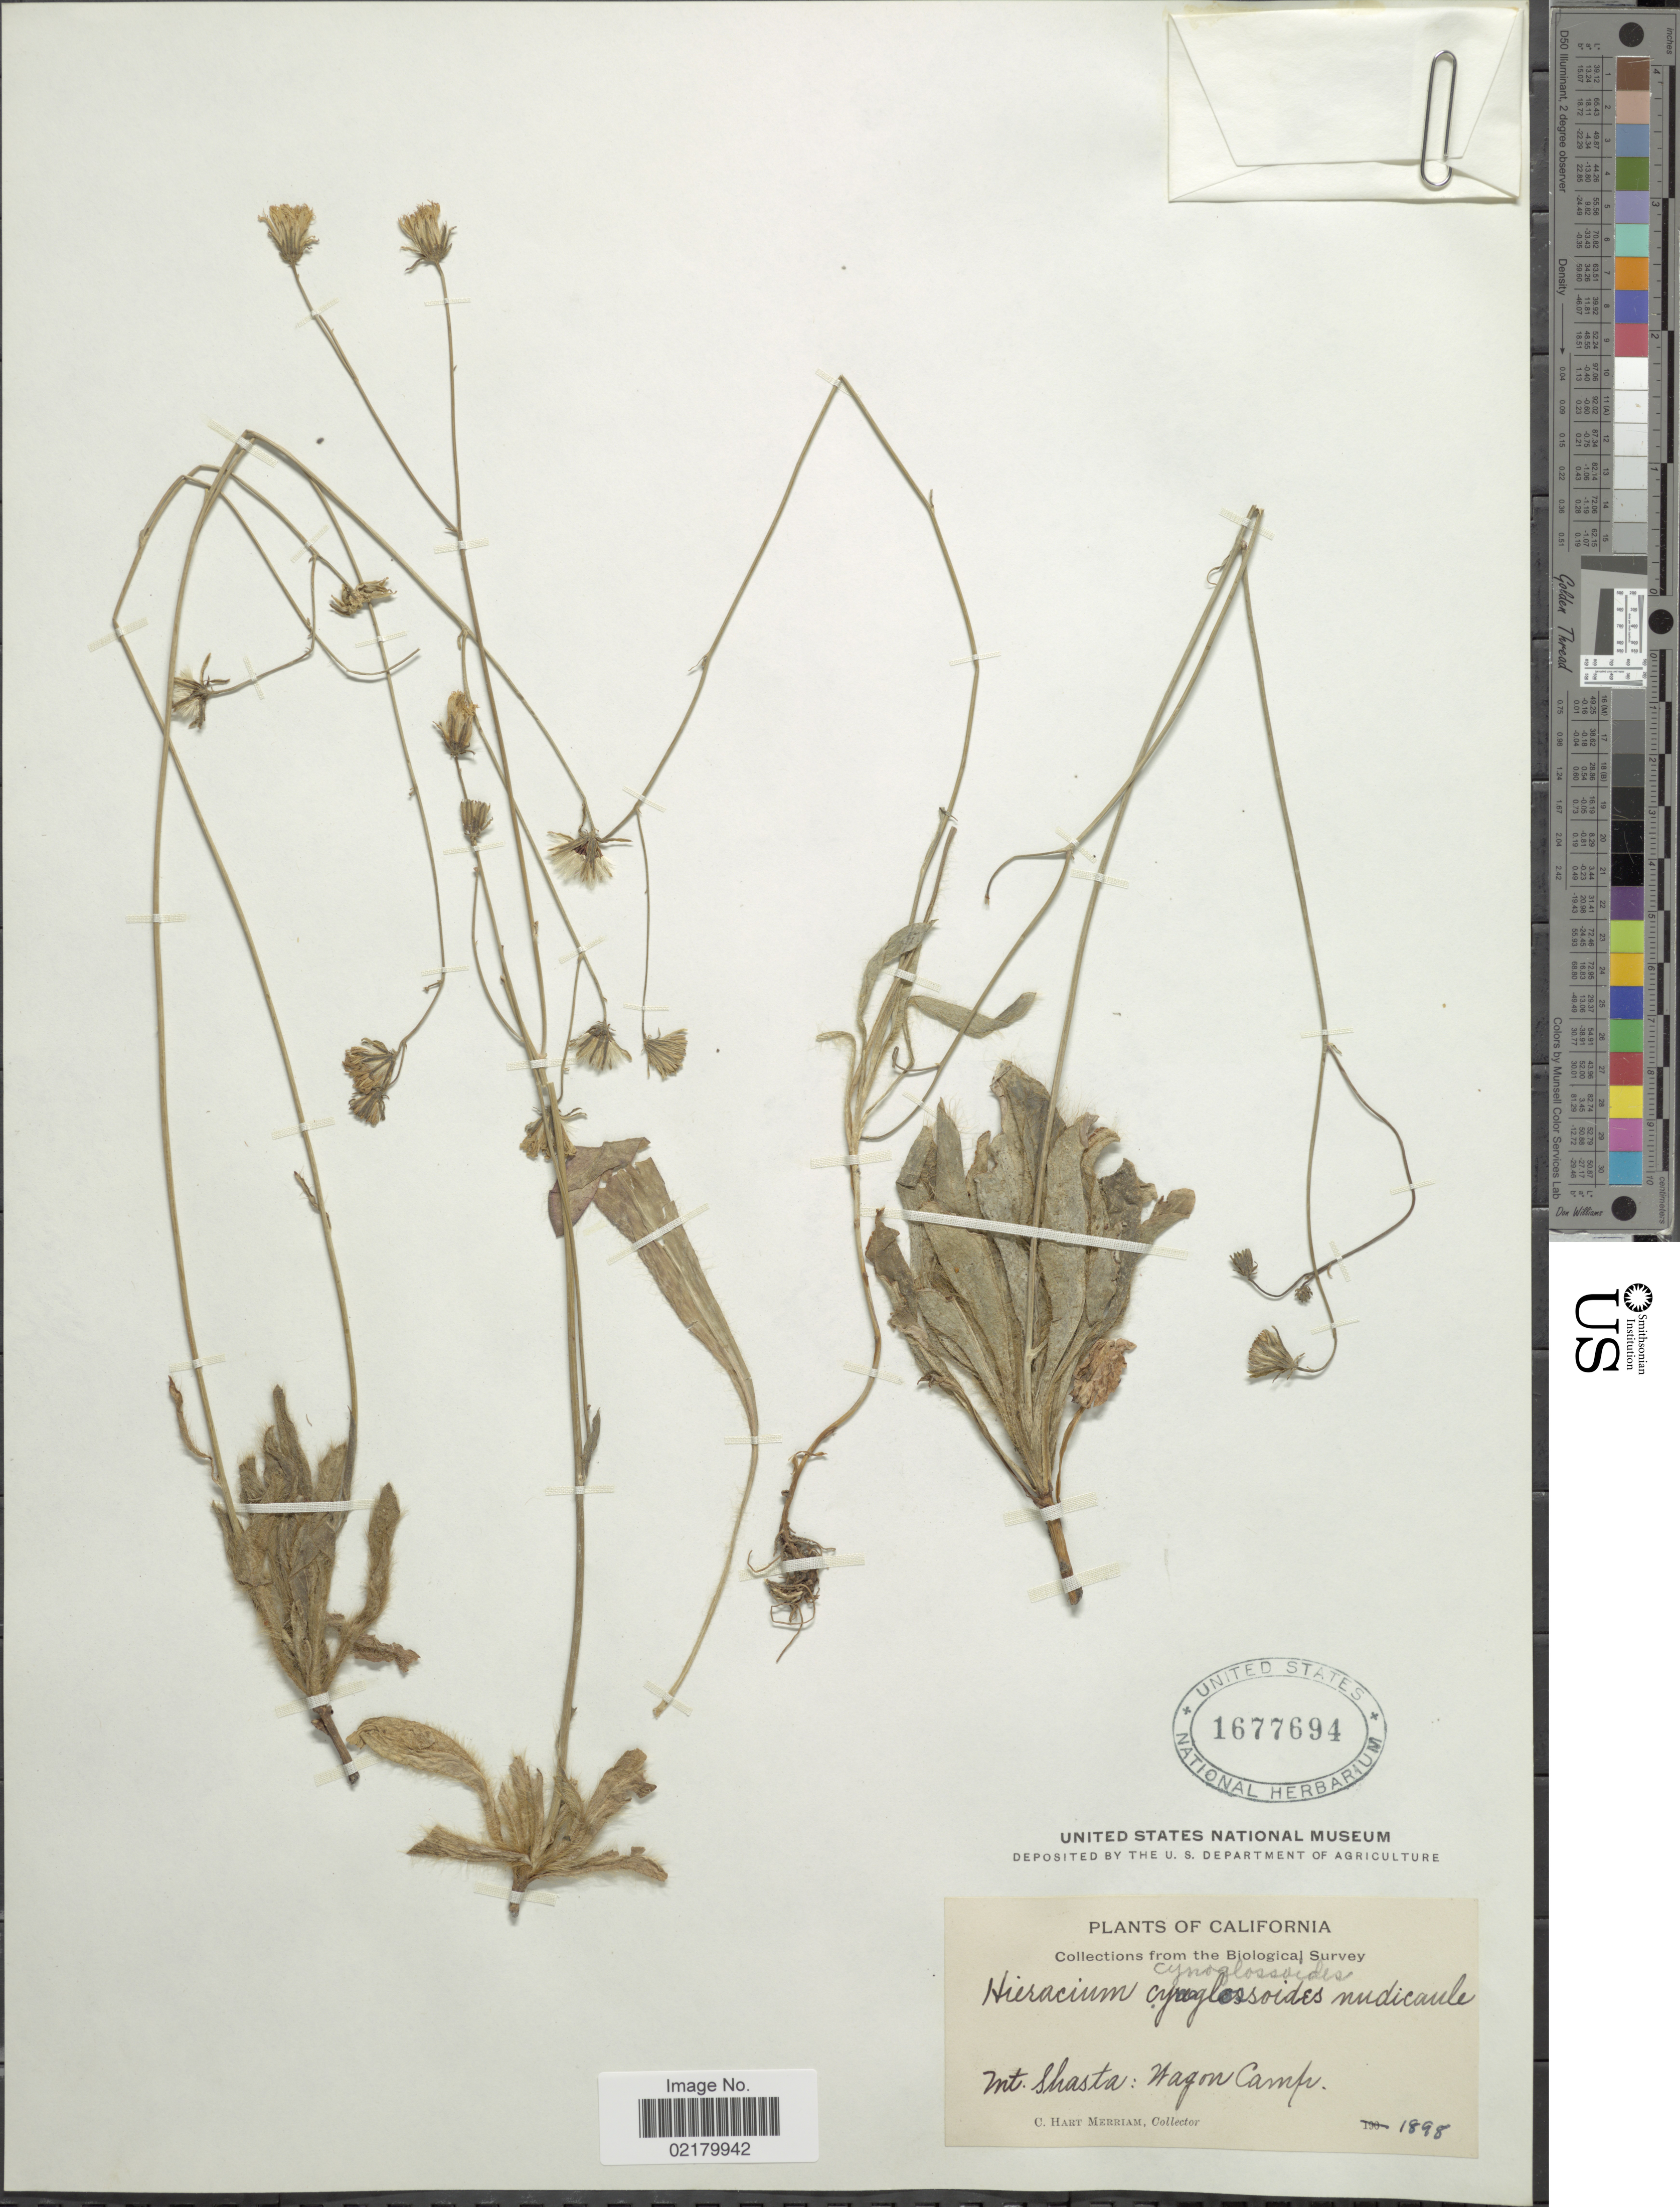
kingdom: Plantae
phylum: Tracheophyta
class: Magnoliopsida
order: Asterales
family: Asteraceae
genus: Hieracium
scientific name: Hieracium scouleri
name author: Hook.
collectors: C. Merriam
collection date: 1898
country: United States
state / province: California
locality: Mt Shasta: Wagon Camp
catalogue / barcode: US 1677694